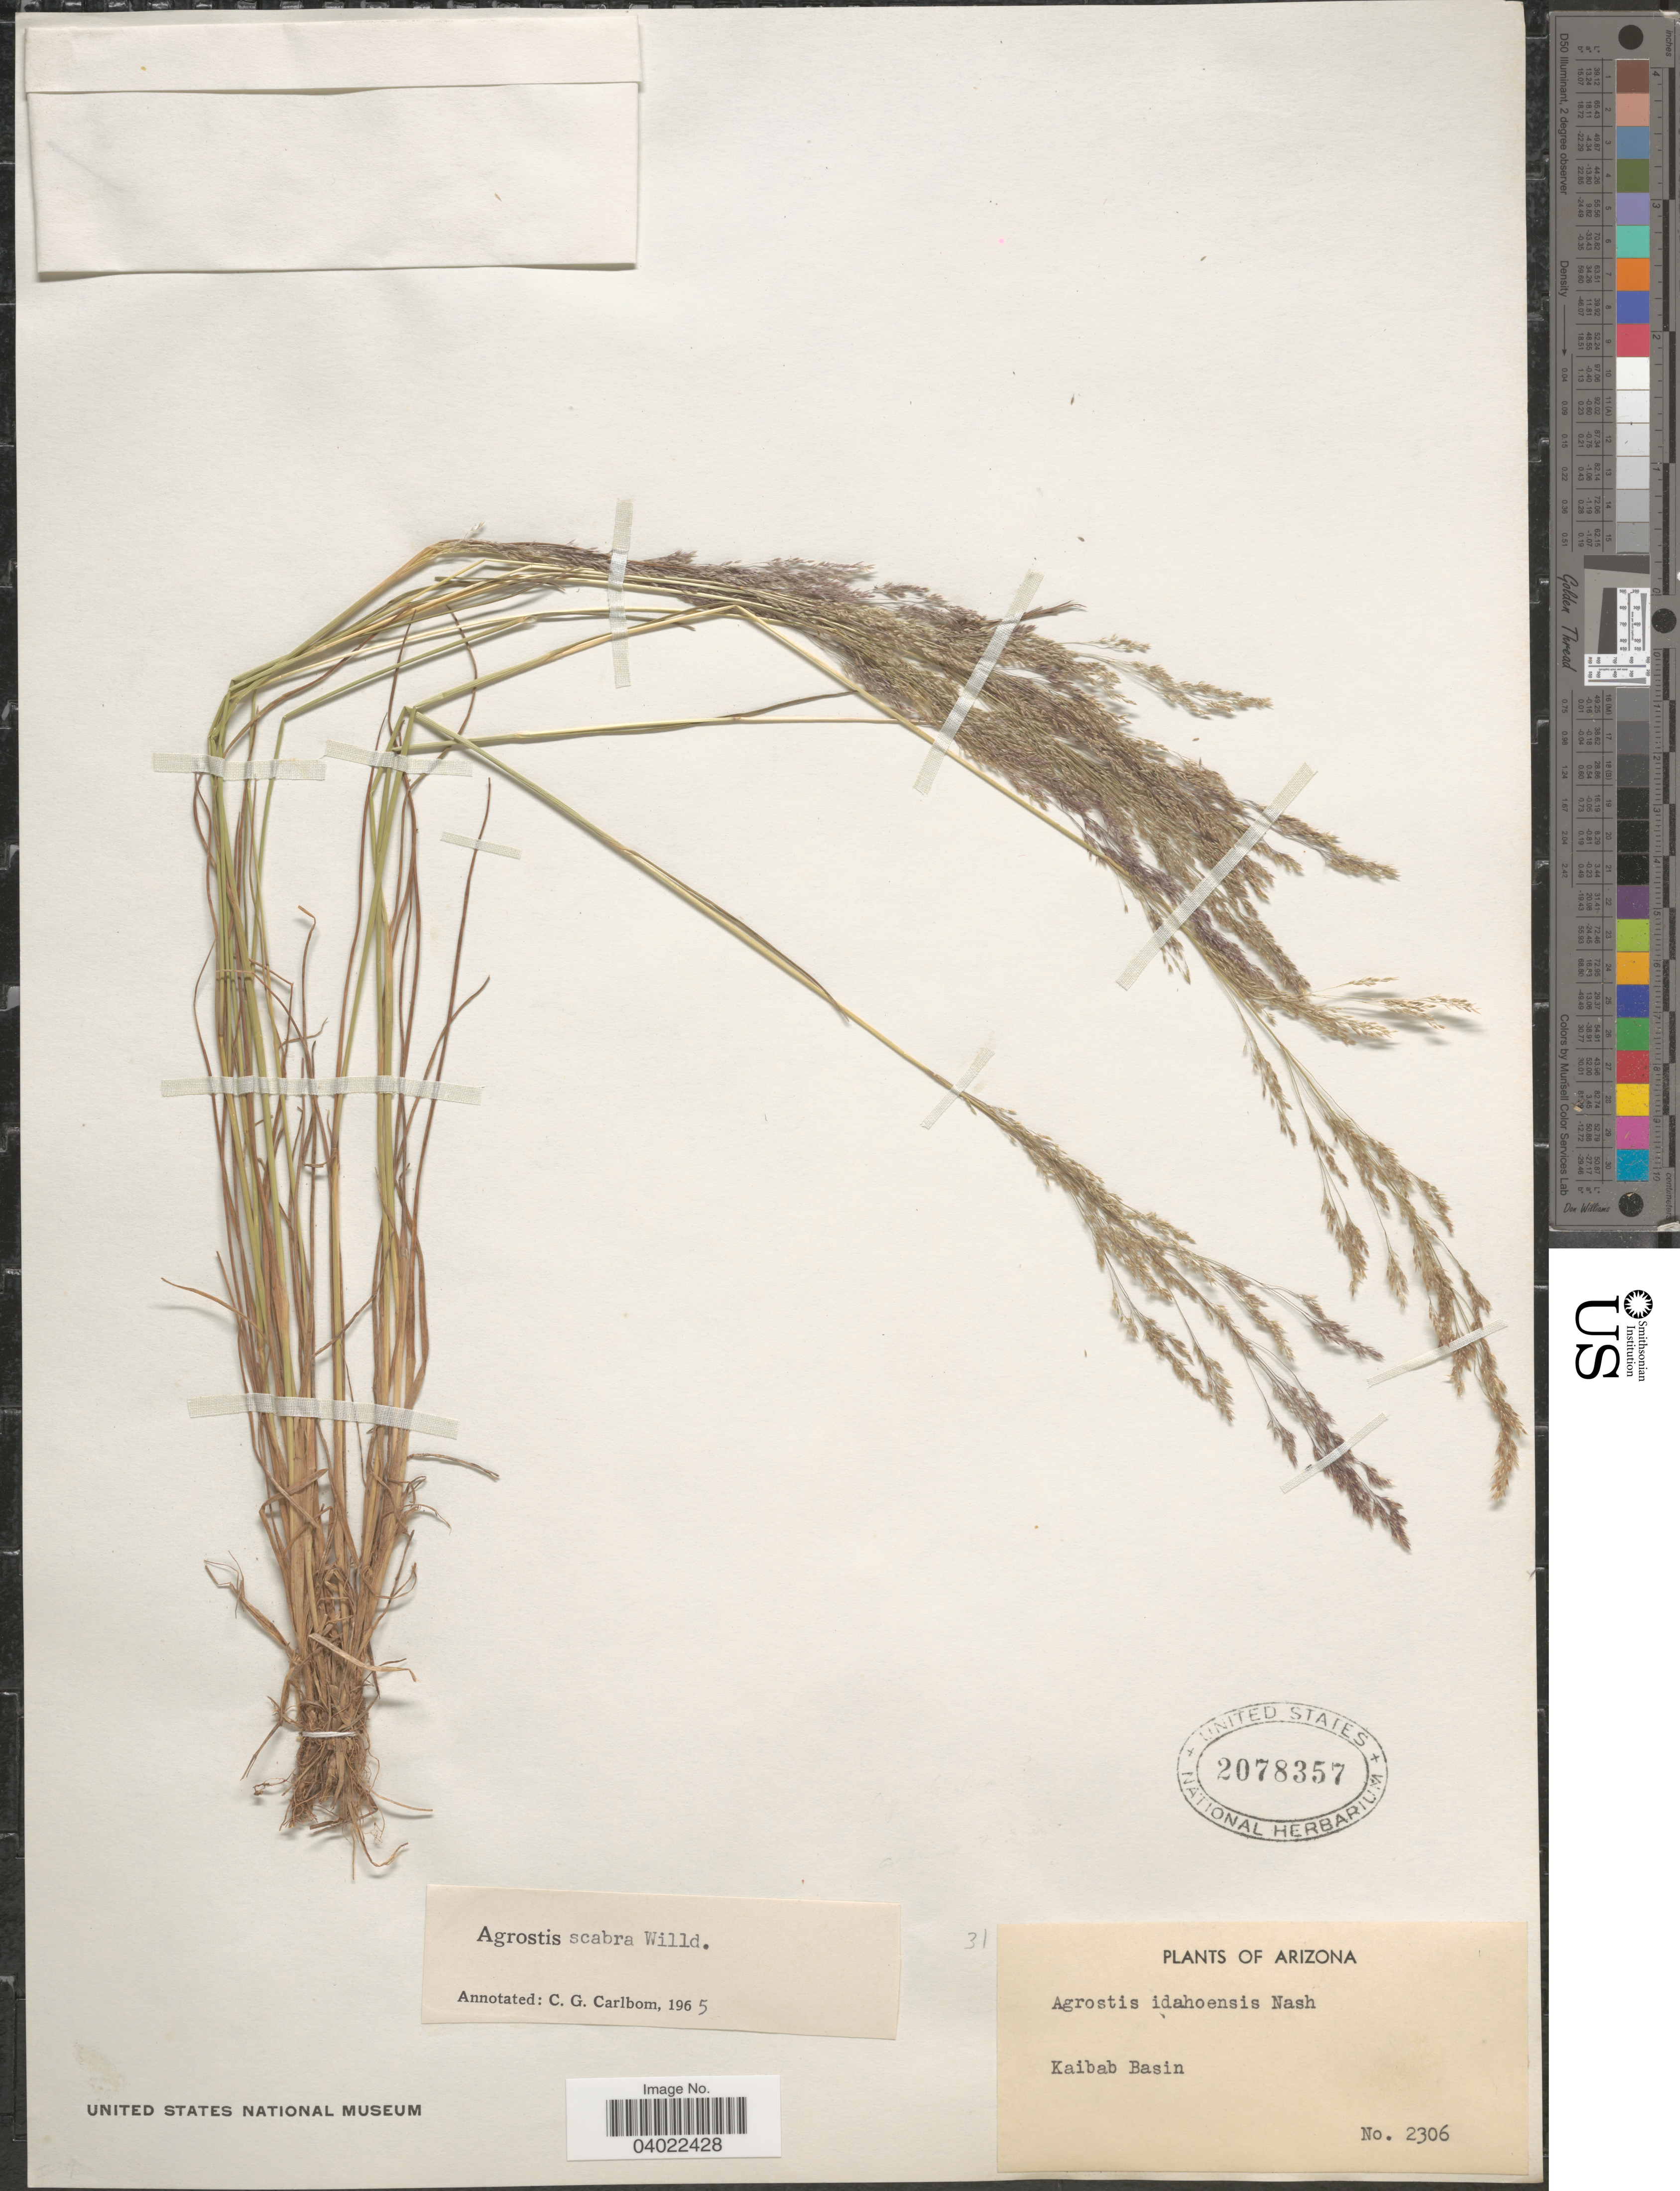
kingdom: Plantae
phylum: Tracheophyta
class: Liliopsida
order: Poales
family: Poaceae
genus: Agrostis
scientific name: Agrostis scabra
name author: Willd.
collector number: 2306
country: United States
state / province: Arizona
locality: Kaibab Basin.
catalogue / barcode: US 2078357